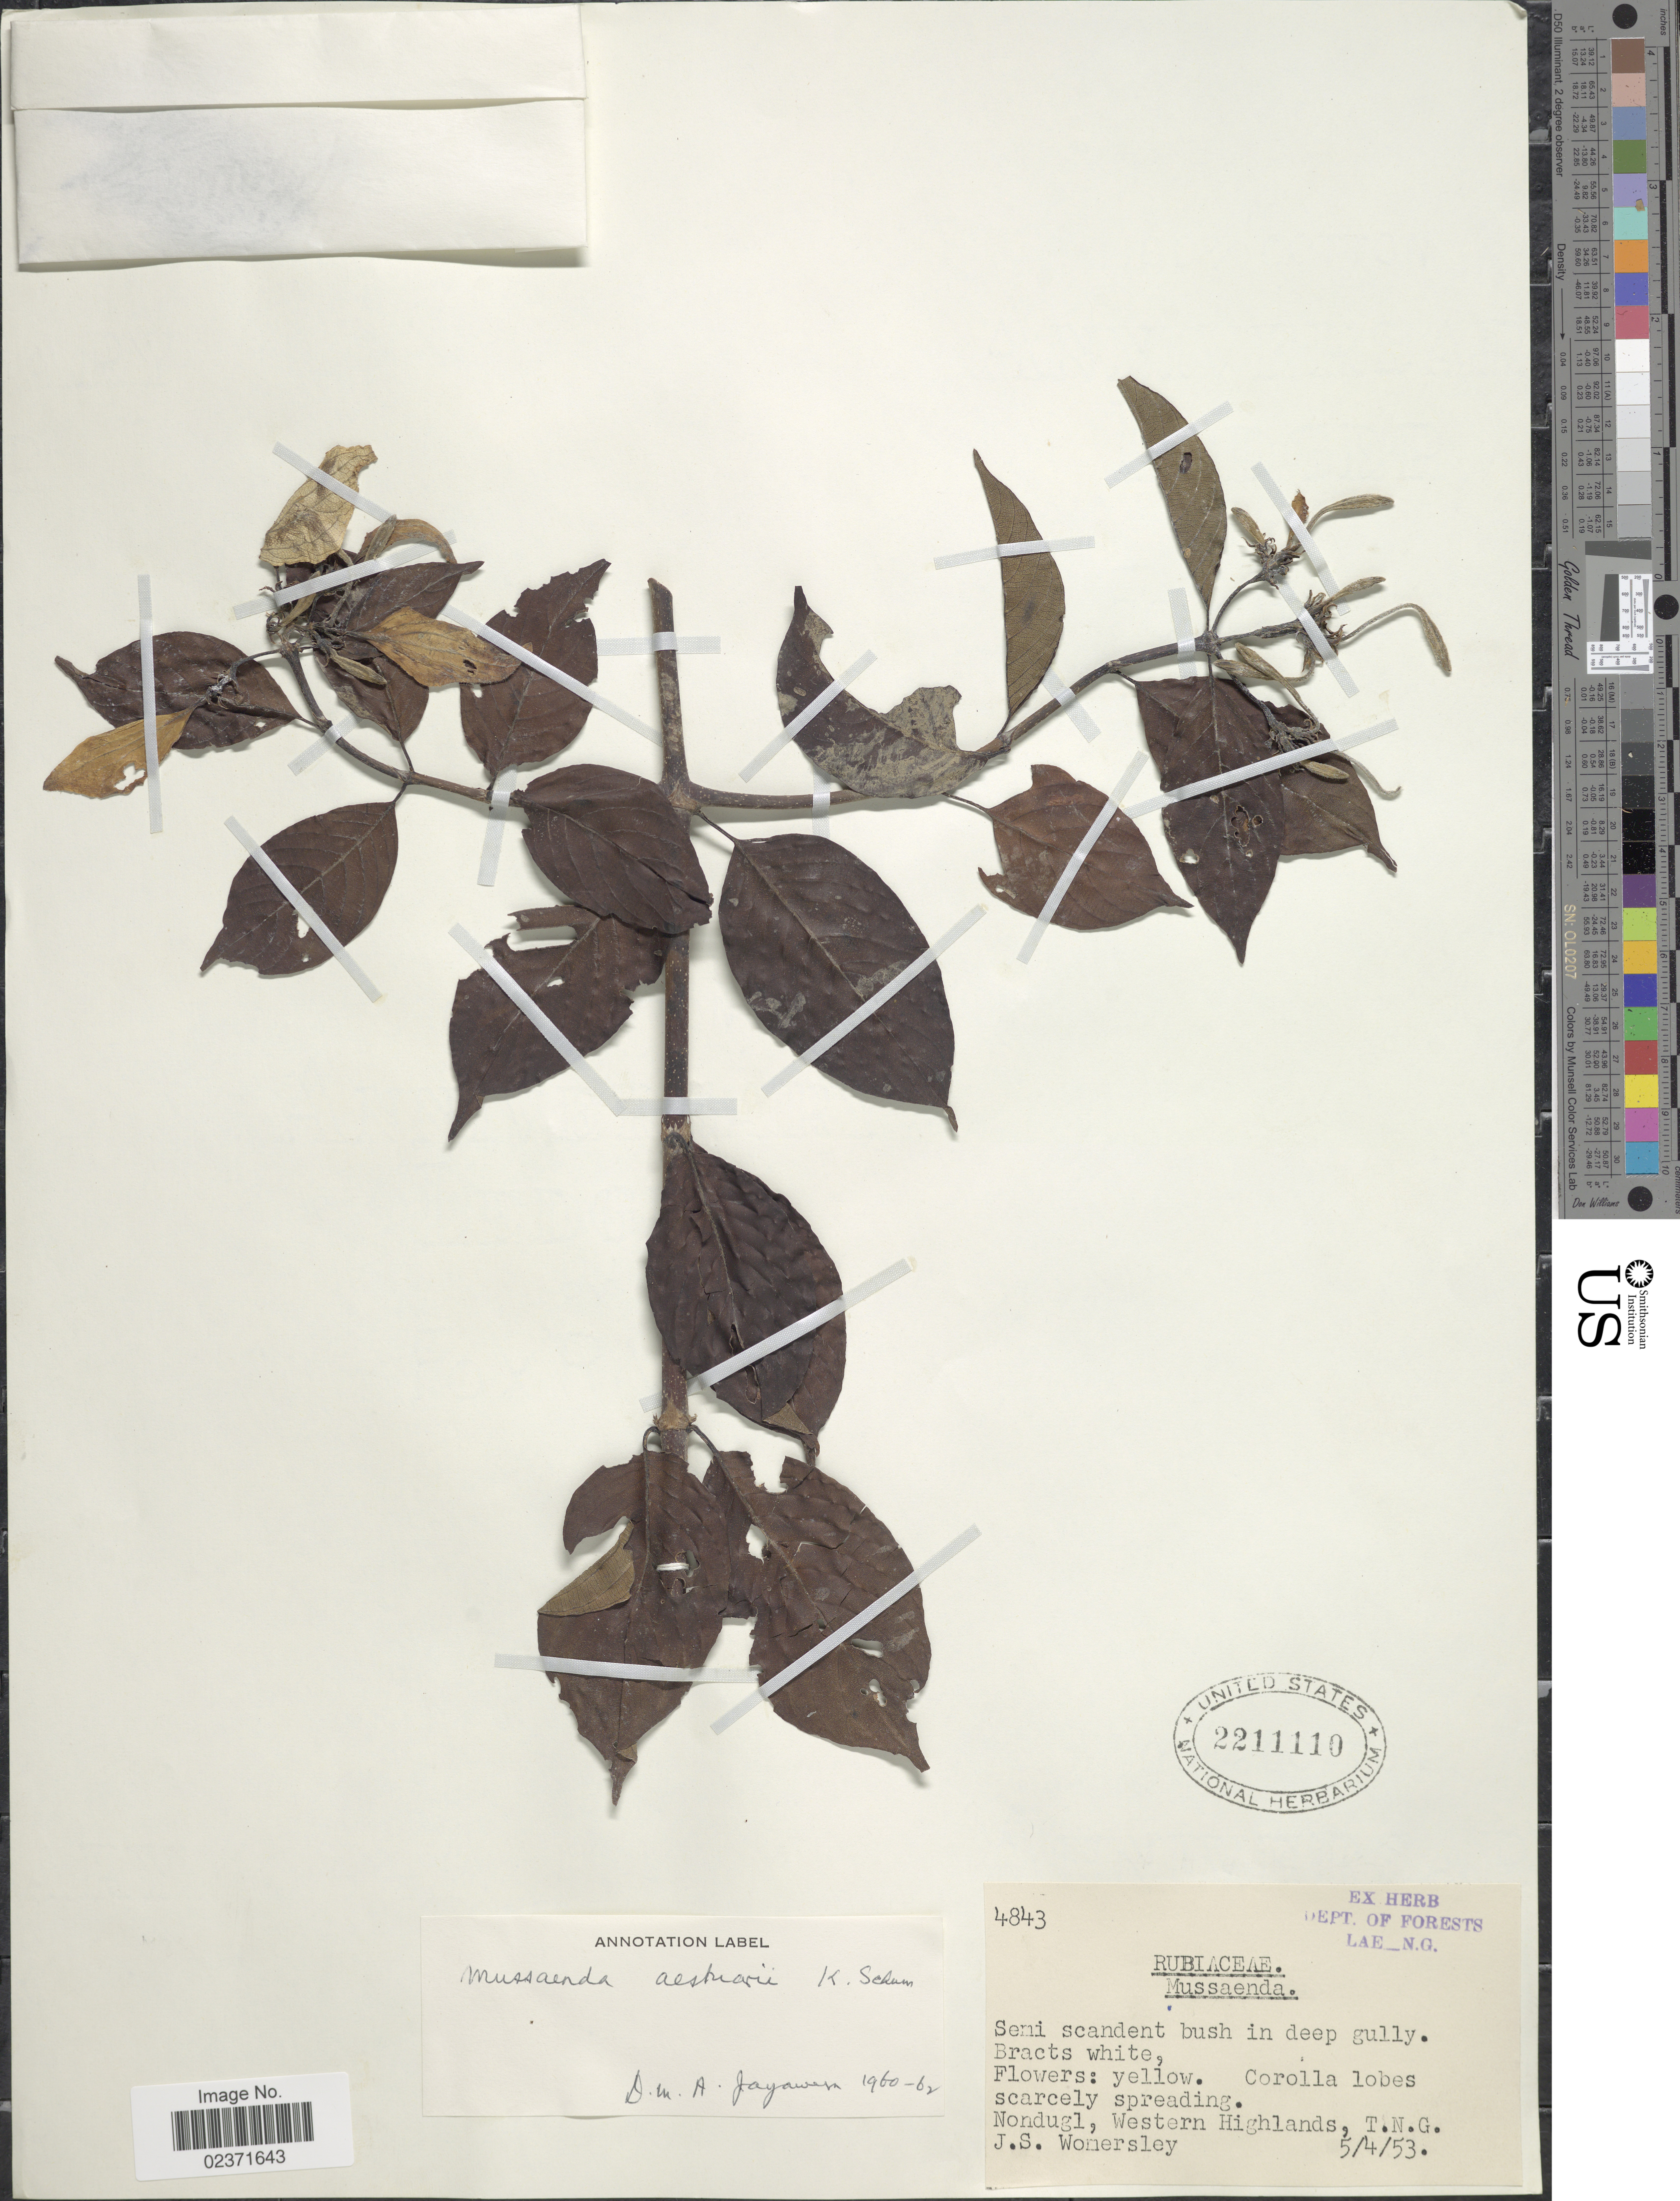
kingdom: Plantae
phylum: Tracheophyta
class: Magnoliopsida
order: Gentianales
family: Rubiaceae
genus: Mussaenda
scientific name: Mussaenda aestuarii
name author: K. Schum.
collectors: J. S. Womersley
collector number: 4843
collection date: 1953-04-05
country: Papua New Guinea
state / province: Western Highlands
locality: Nondugl, Western Highlands, T.N.G.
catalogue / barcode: US 2211110